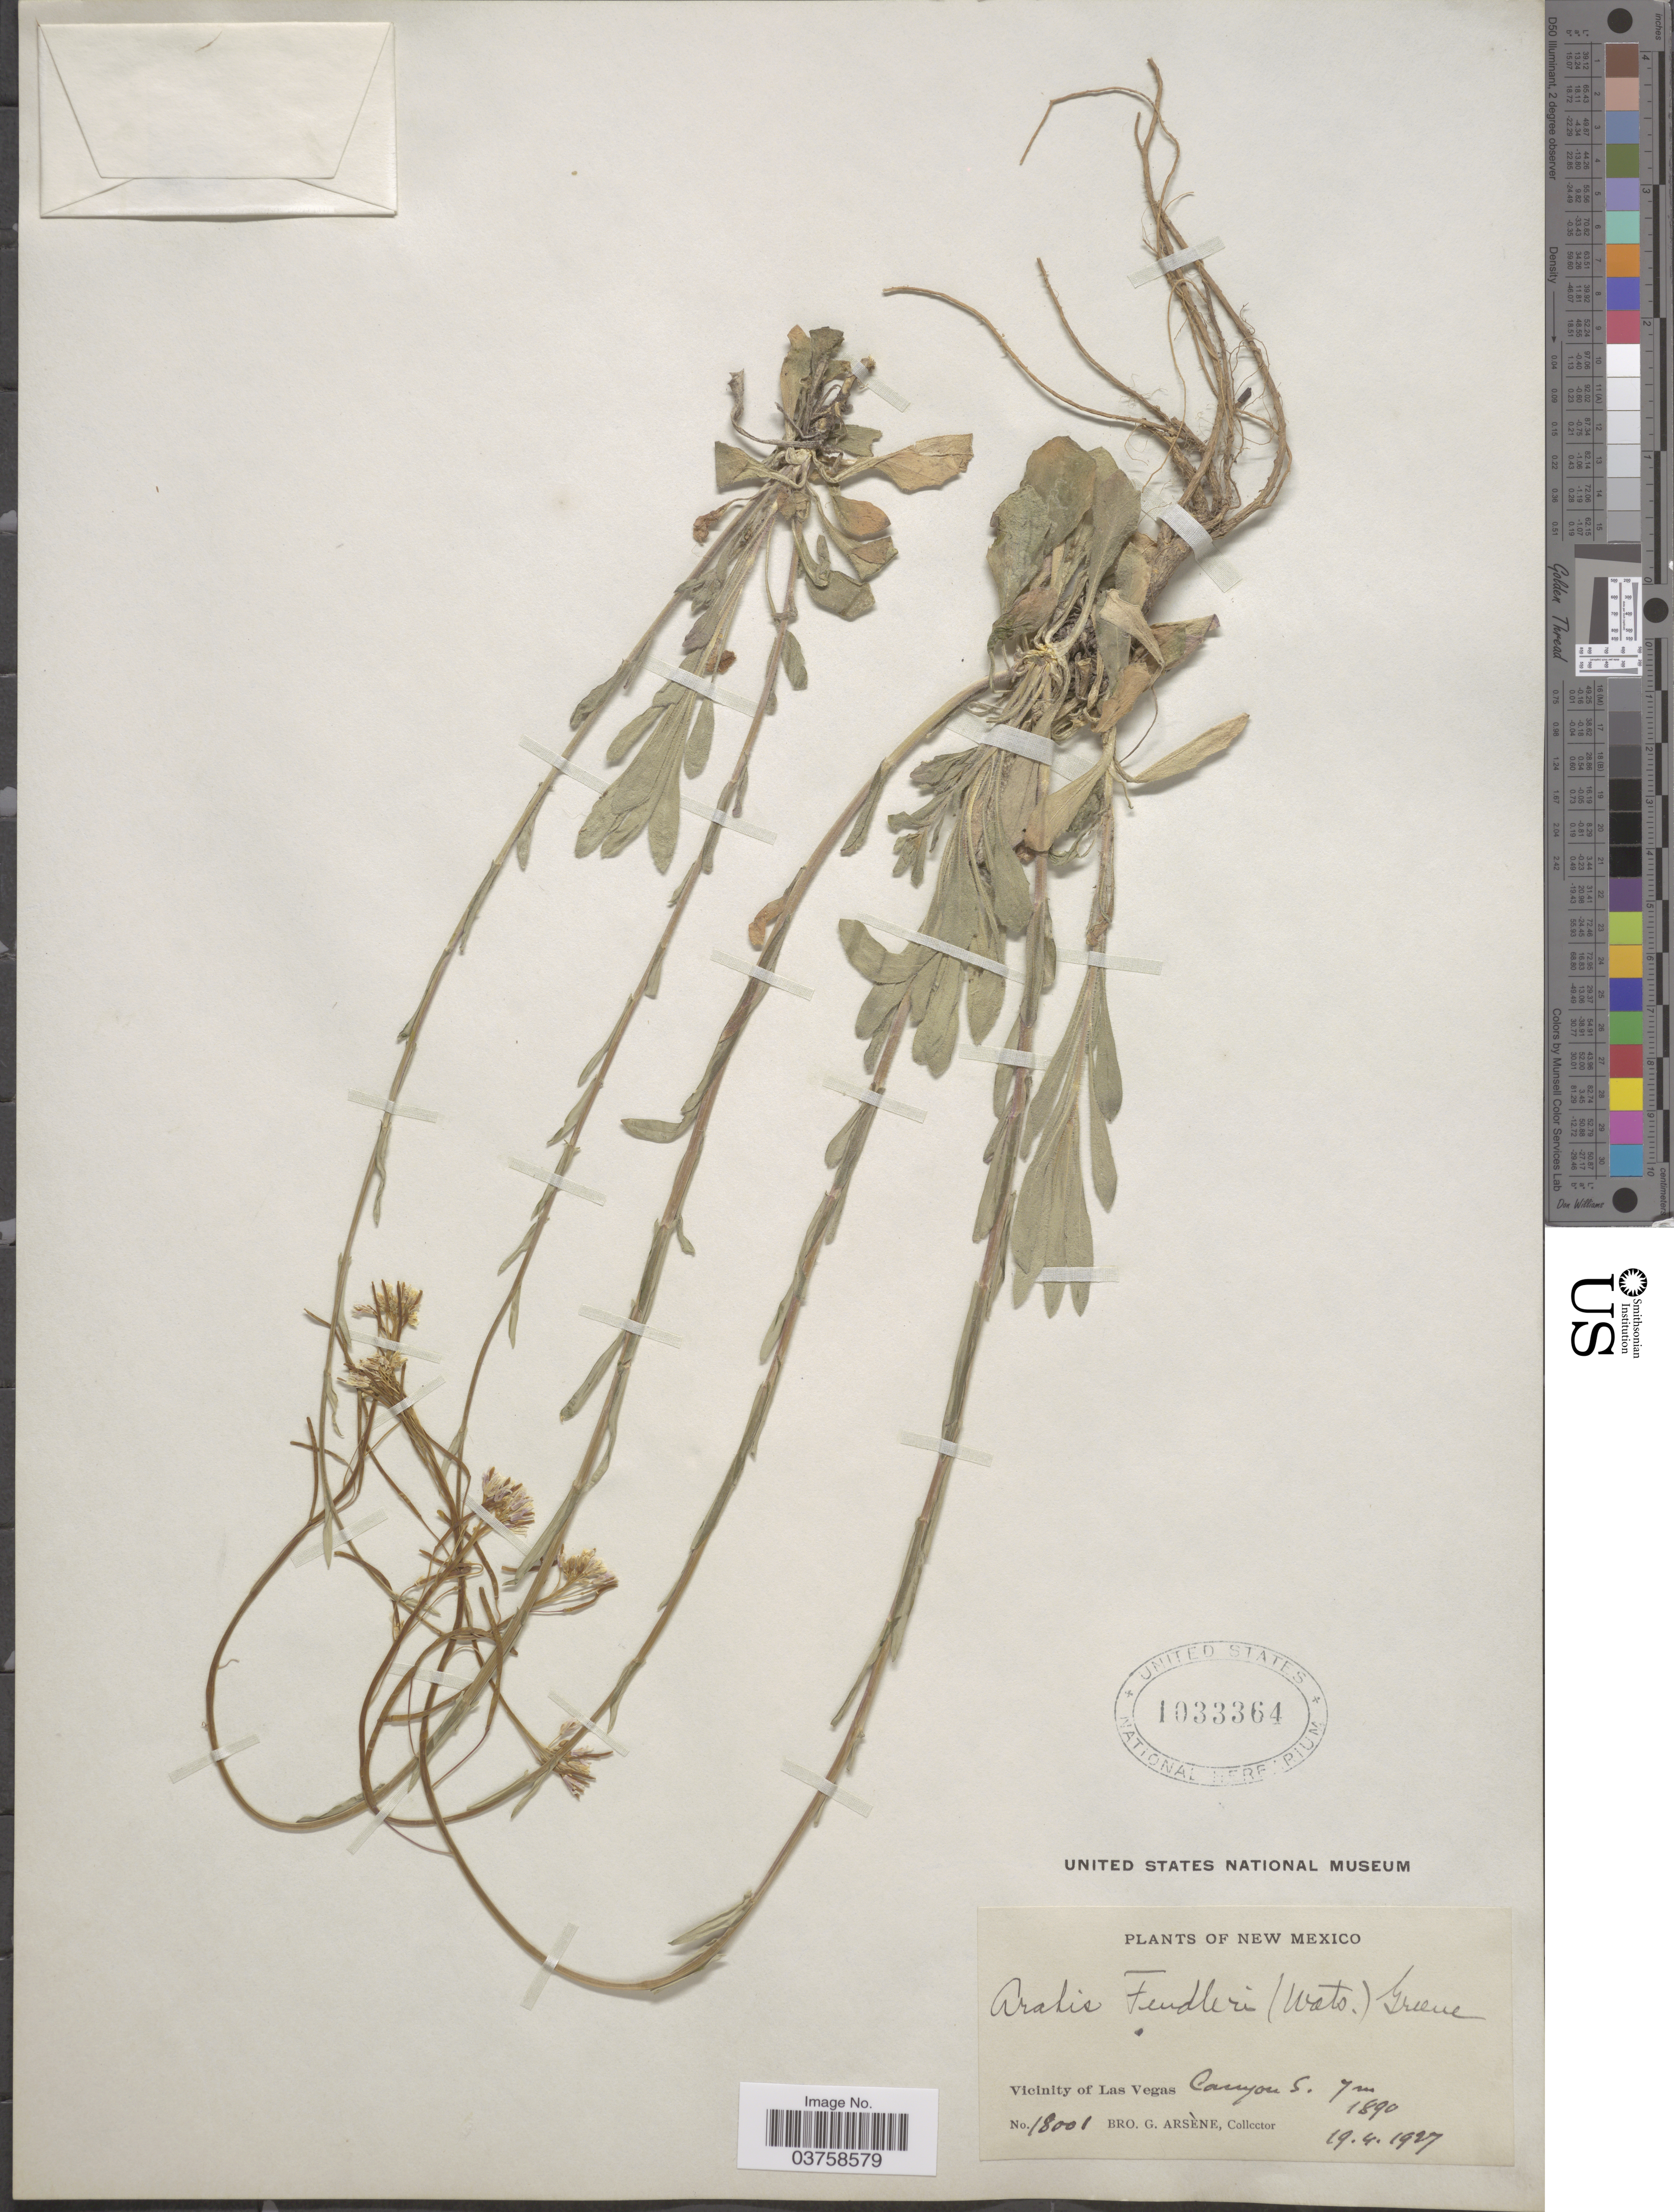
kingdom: Plantae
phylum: Tracheophyta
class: Magnoliopsida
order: Brassicales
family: Brassicaceae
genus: Arabis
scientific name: Arabis perennans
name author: S. Watson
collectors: Bro. G. Arsène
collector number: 18001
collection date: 1927-04-19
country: United States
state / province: New Mexico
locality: Vicinity of Las Vegas. Canyon S.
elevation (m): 7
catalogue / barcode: US 1033364